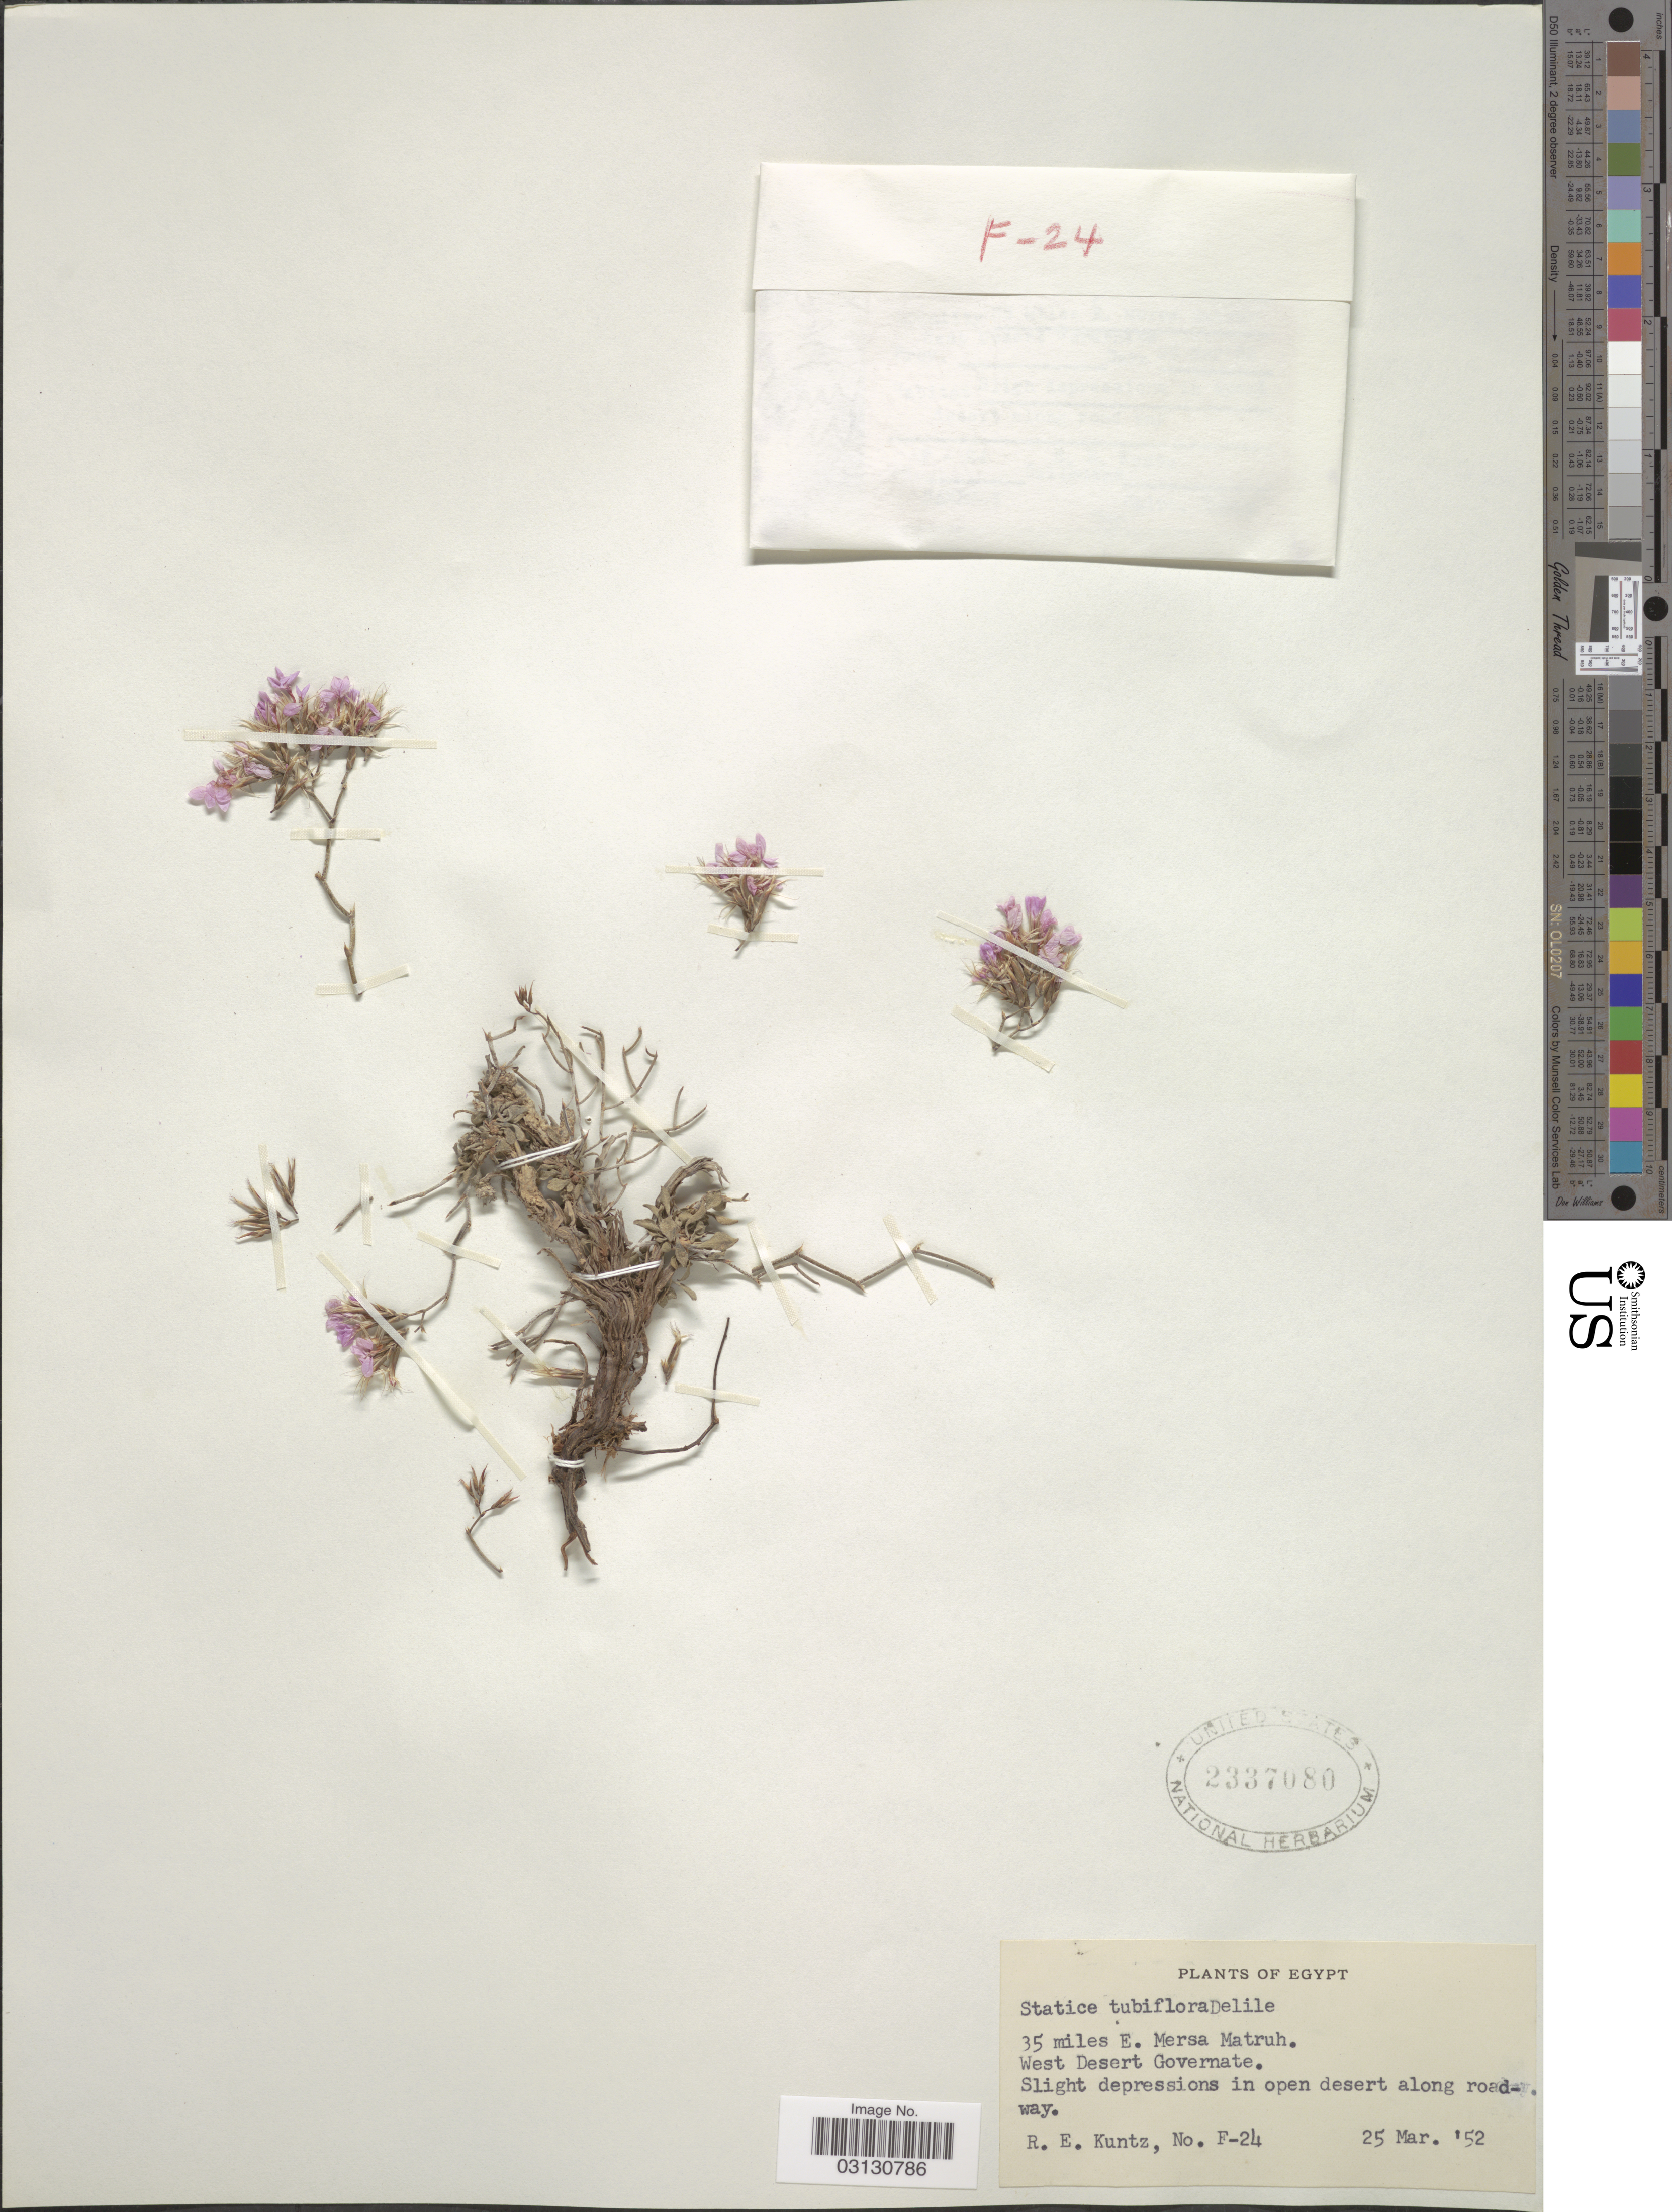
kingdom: Plantae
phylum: Tracheophyta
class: Magnoliopsida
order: Caryophyllales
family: Plumbaginaceae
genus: Limonium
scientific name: Limonium tubiflorum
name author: (Delile) Kuntze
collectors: R. E. Kuntz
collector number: F-24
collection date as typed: Transcribed d/m/y: 25/3/52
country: Egypt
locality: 35 miles E. of Mersa Matruh, West Desert Governate.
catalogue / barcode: US 2337080